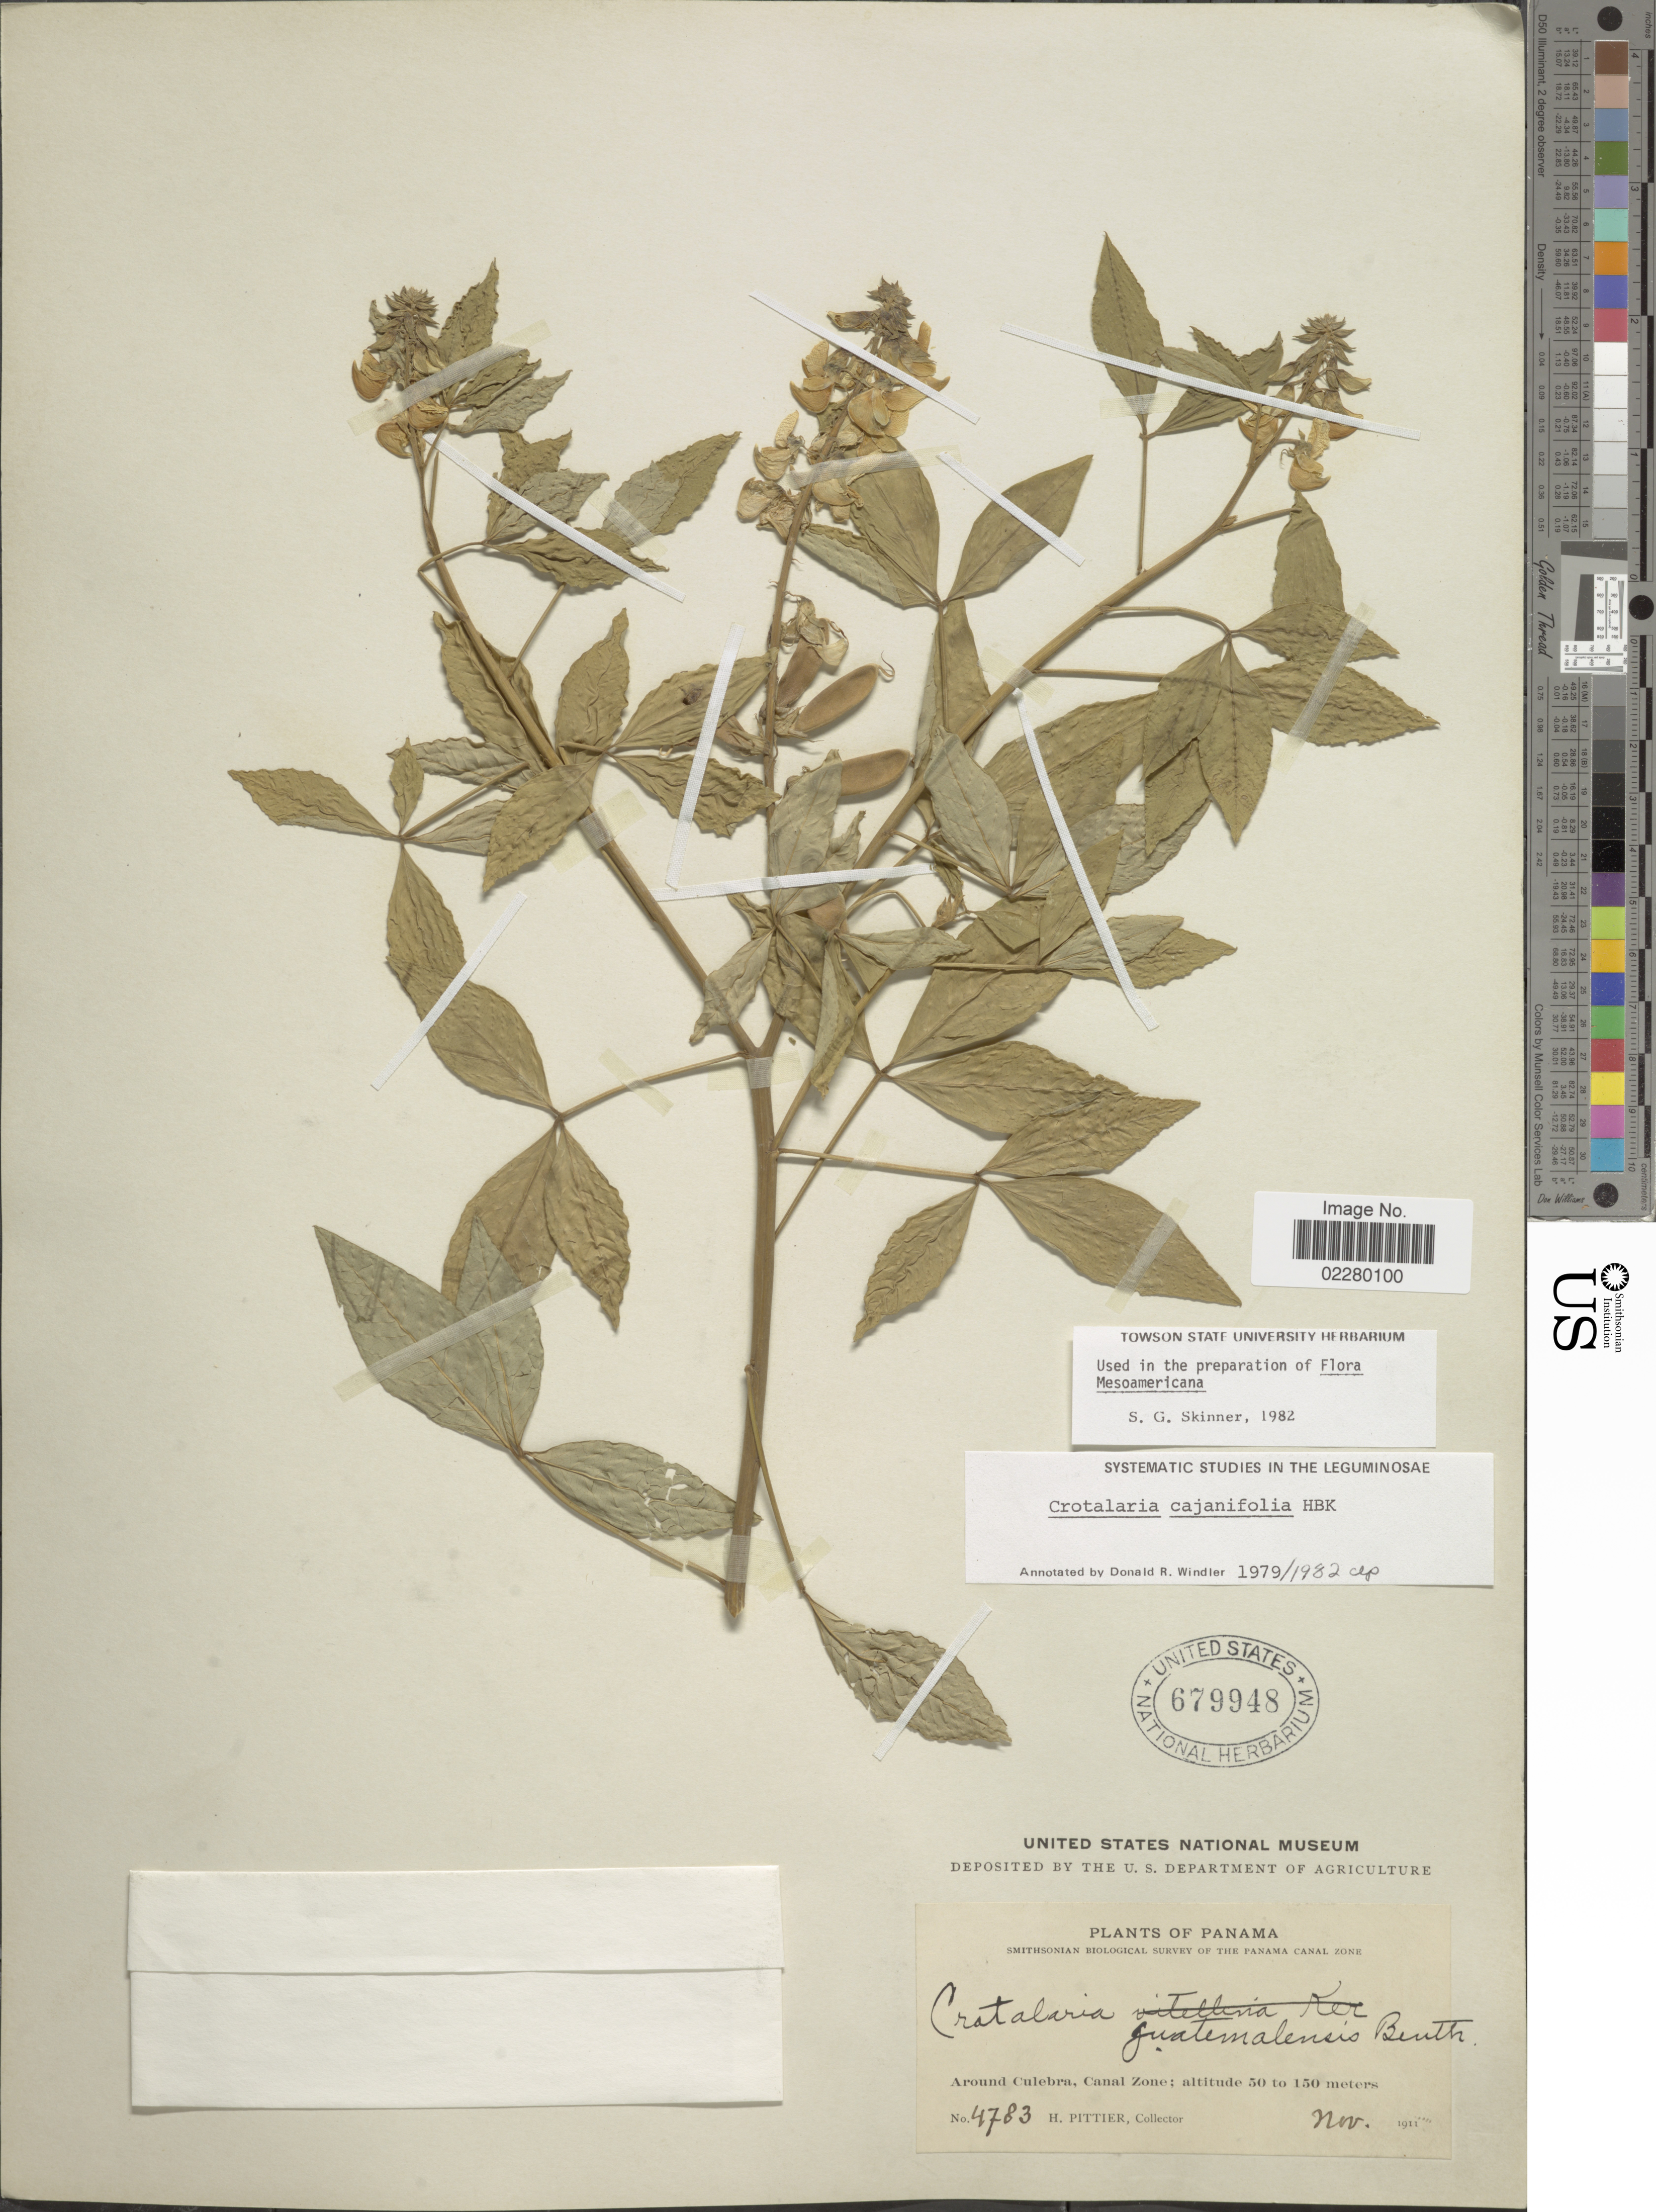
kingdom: Plantae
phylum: Tracheophyta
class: Magnoliopsida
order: Fabales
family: Fabaceae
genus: Crotalaria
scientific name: Crotalaria cajanifolia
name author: Kunth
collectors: H. F. Pittier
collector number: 4783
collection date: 1911-11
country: Panama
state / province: Colón / Panamá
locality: Around Culebra, Canal Zone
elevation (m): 50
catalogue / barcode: US 679948